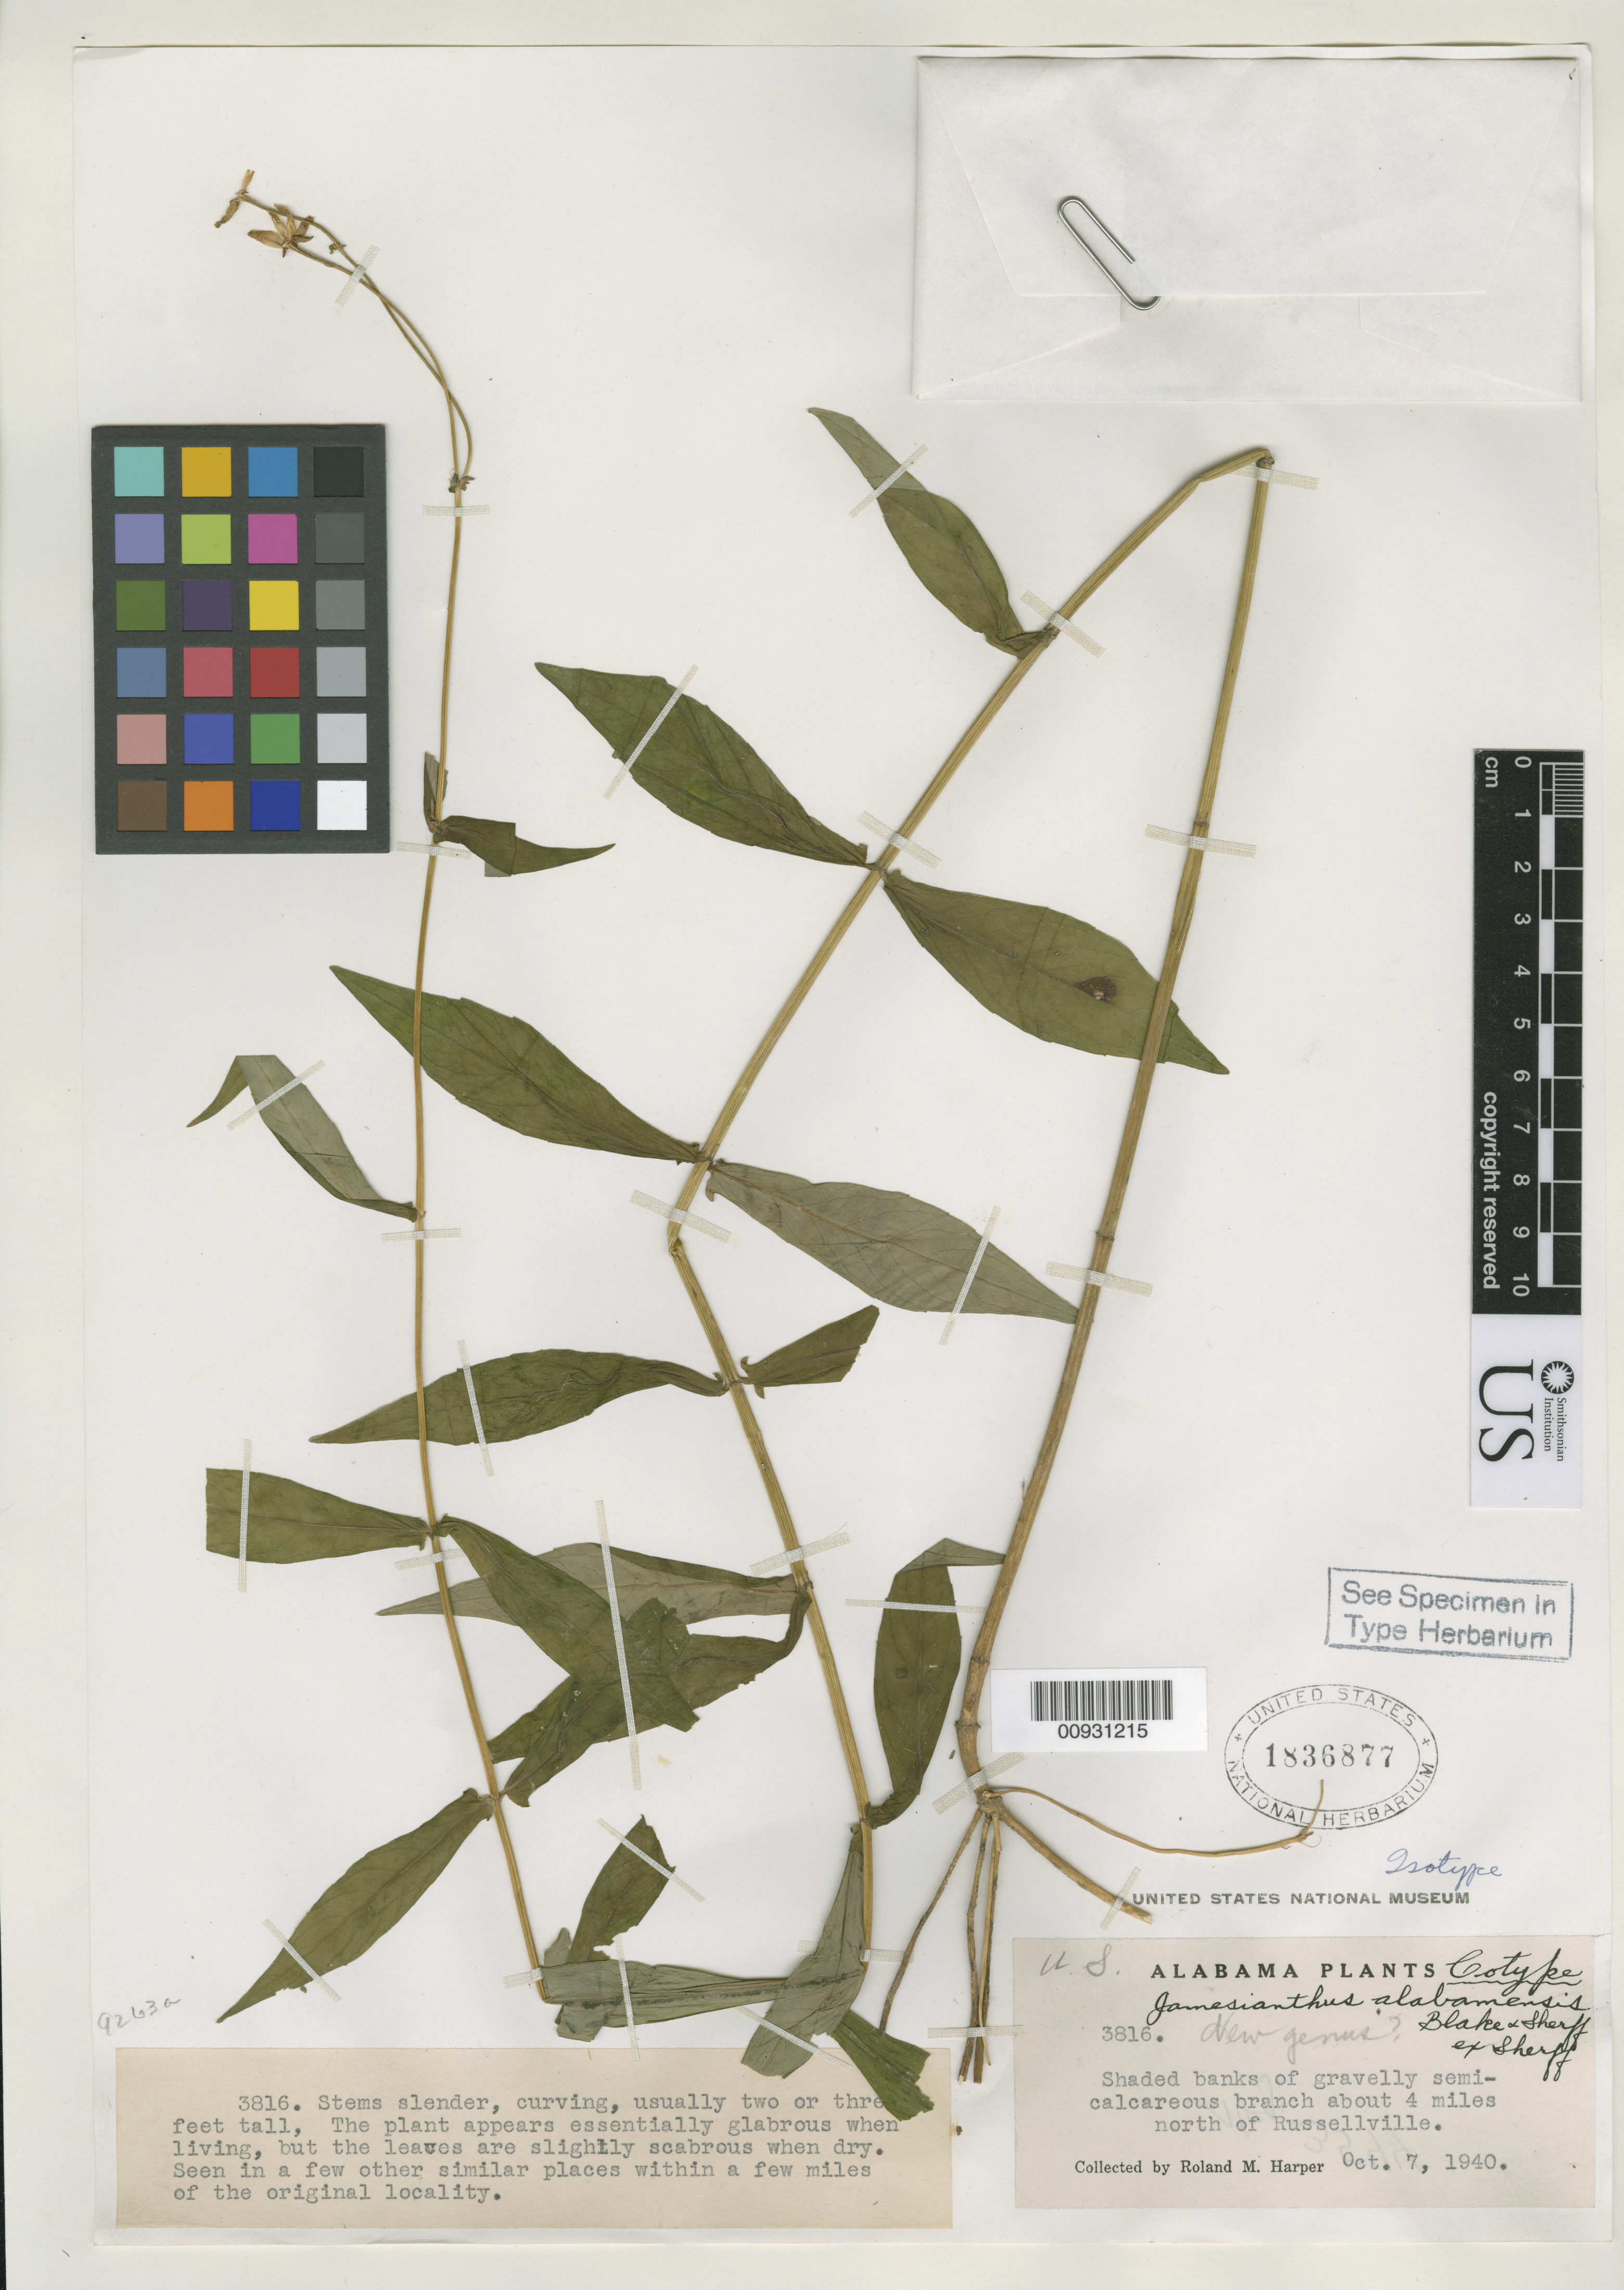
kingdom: Plantae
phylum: Tracheophyta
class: Magnoliopsida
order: Asterales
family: Asteraceae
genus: Jamesianthus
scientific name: Jamesianthus alabamensis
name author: S.F. Blake & Sherff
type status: Isotype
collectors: R. M. Harper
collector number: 3816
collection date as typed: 07 Oct 1940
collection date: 1940-10-07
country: United States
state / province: Alabama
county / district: Franklin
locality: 4 Miles North of Russellville.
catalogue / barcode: US 1836877